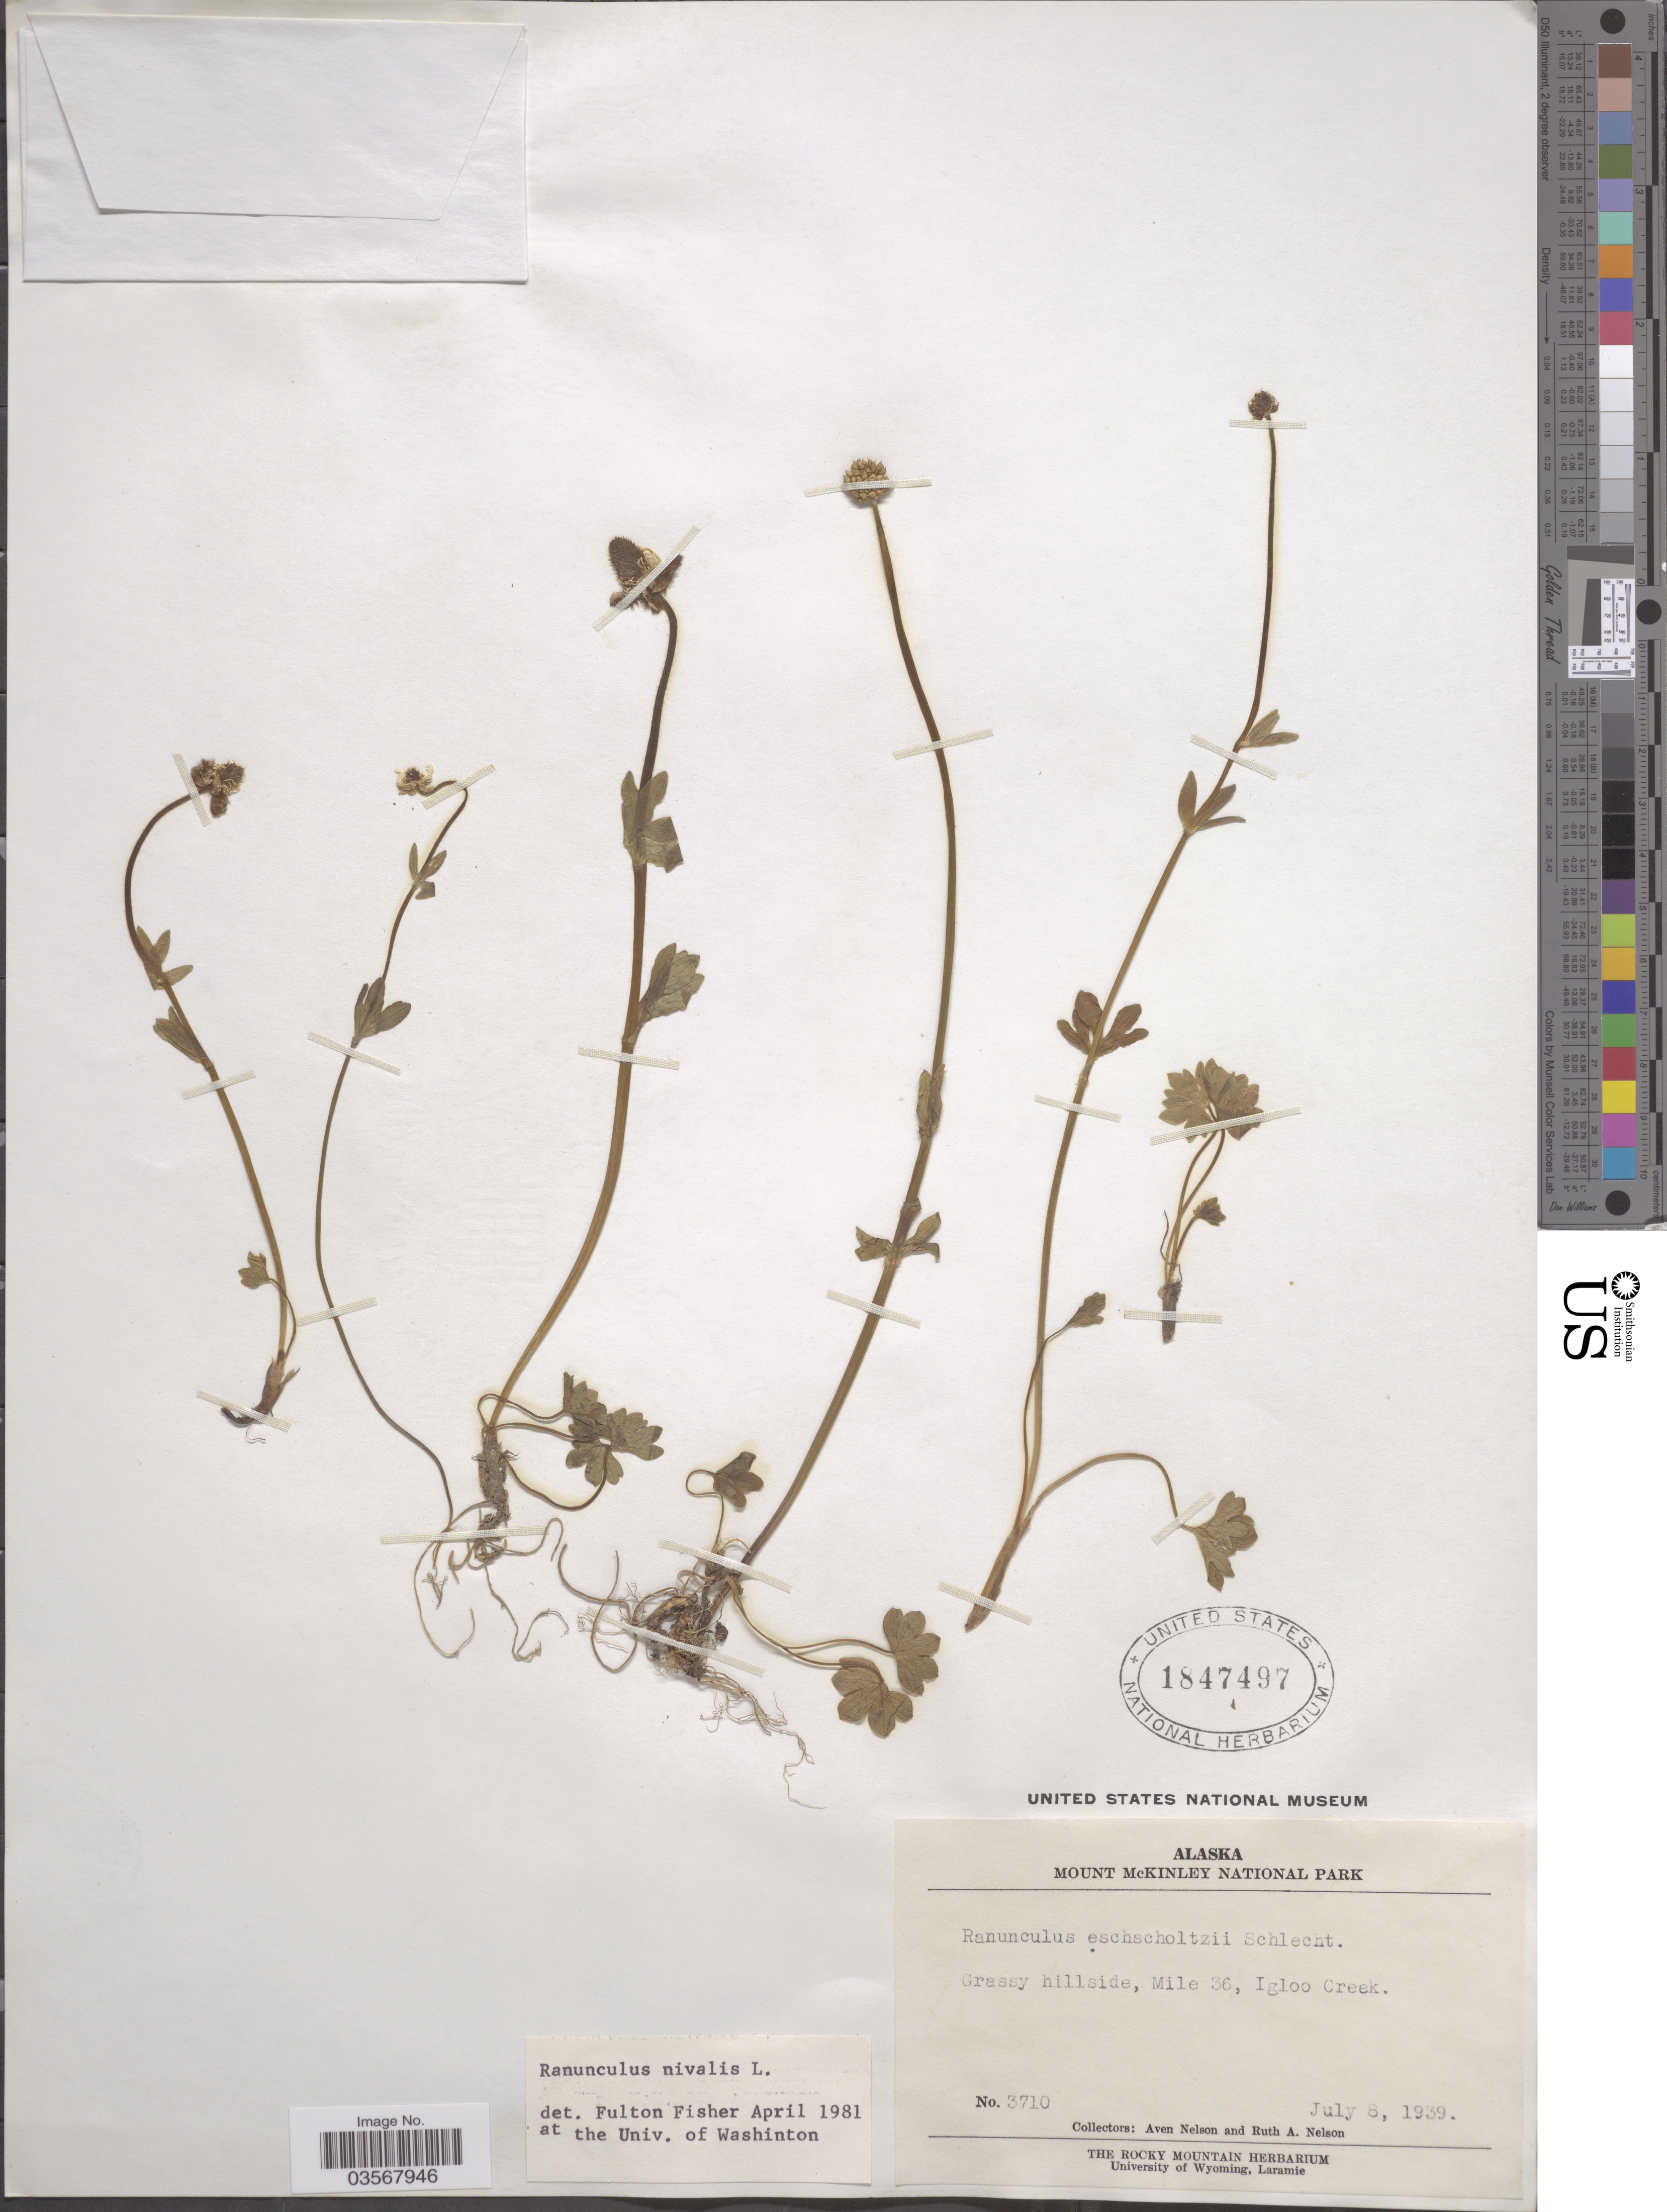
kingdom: Plantae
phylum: Tracheophyta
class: Magnoliopsida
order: Ranunculales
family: Ranunculaceae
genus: Ranunculus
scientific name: Ranunculus nivalis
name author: L.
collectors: A. Nelson & R. A. Nelson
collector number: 3710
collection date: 1939-07-08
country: United States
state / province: Alaska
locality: Mount McKinley National Park, Grassy hillside, Mile 36, Igloo Creek.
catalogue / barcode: US 1847497